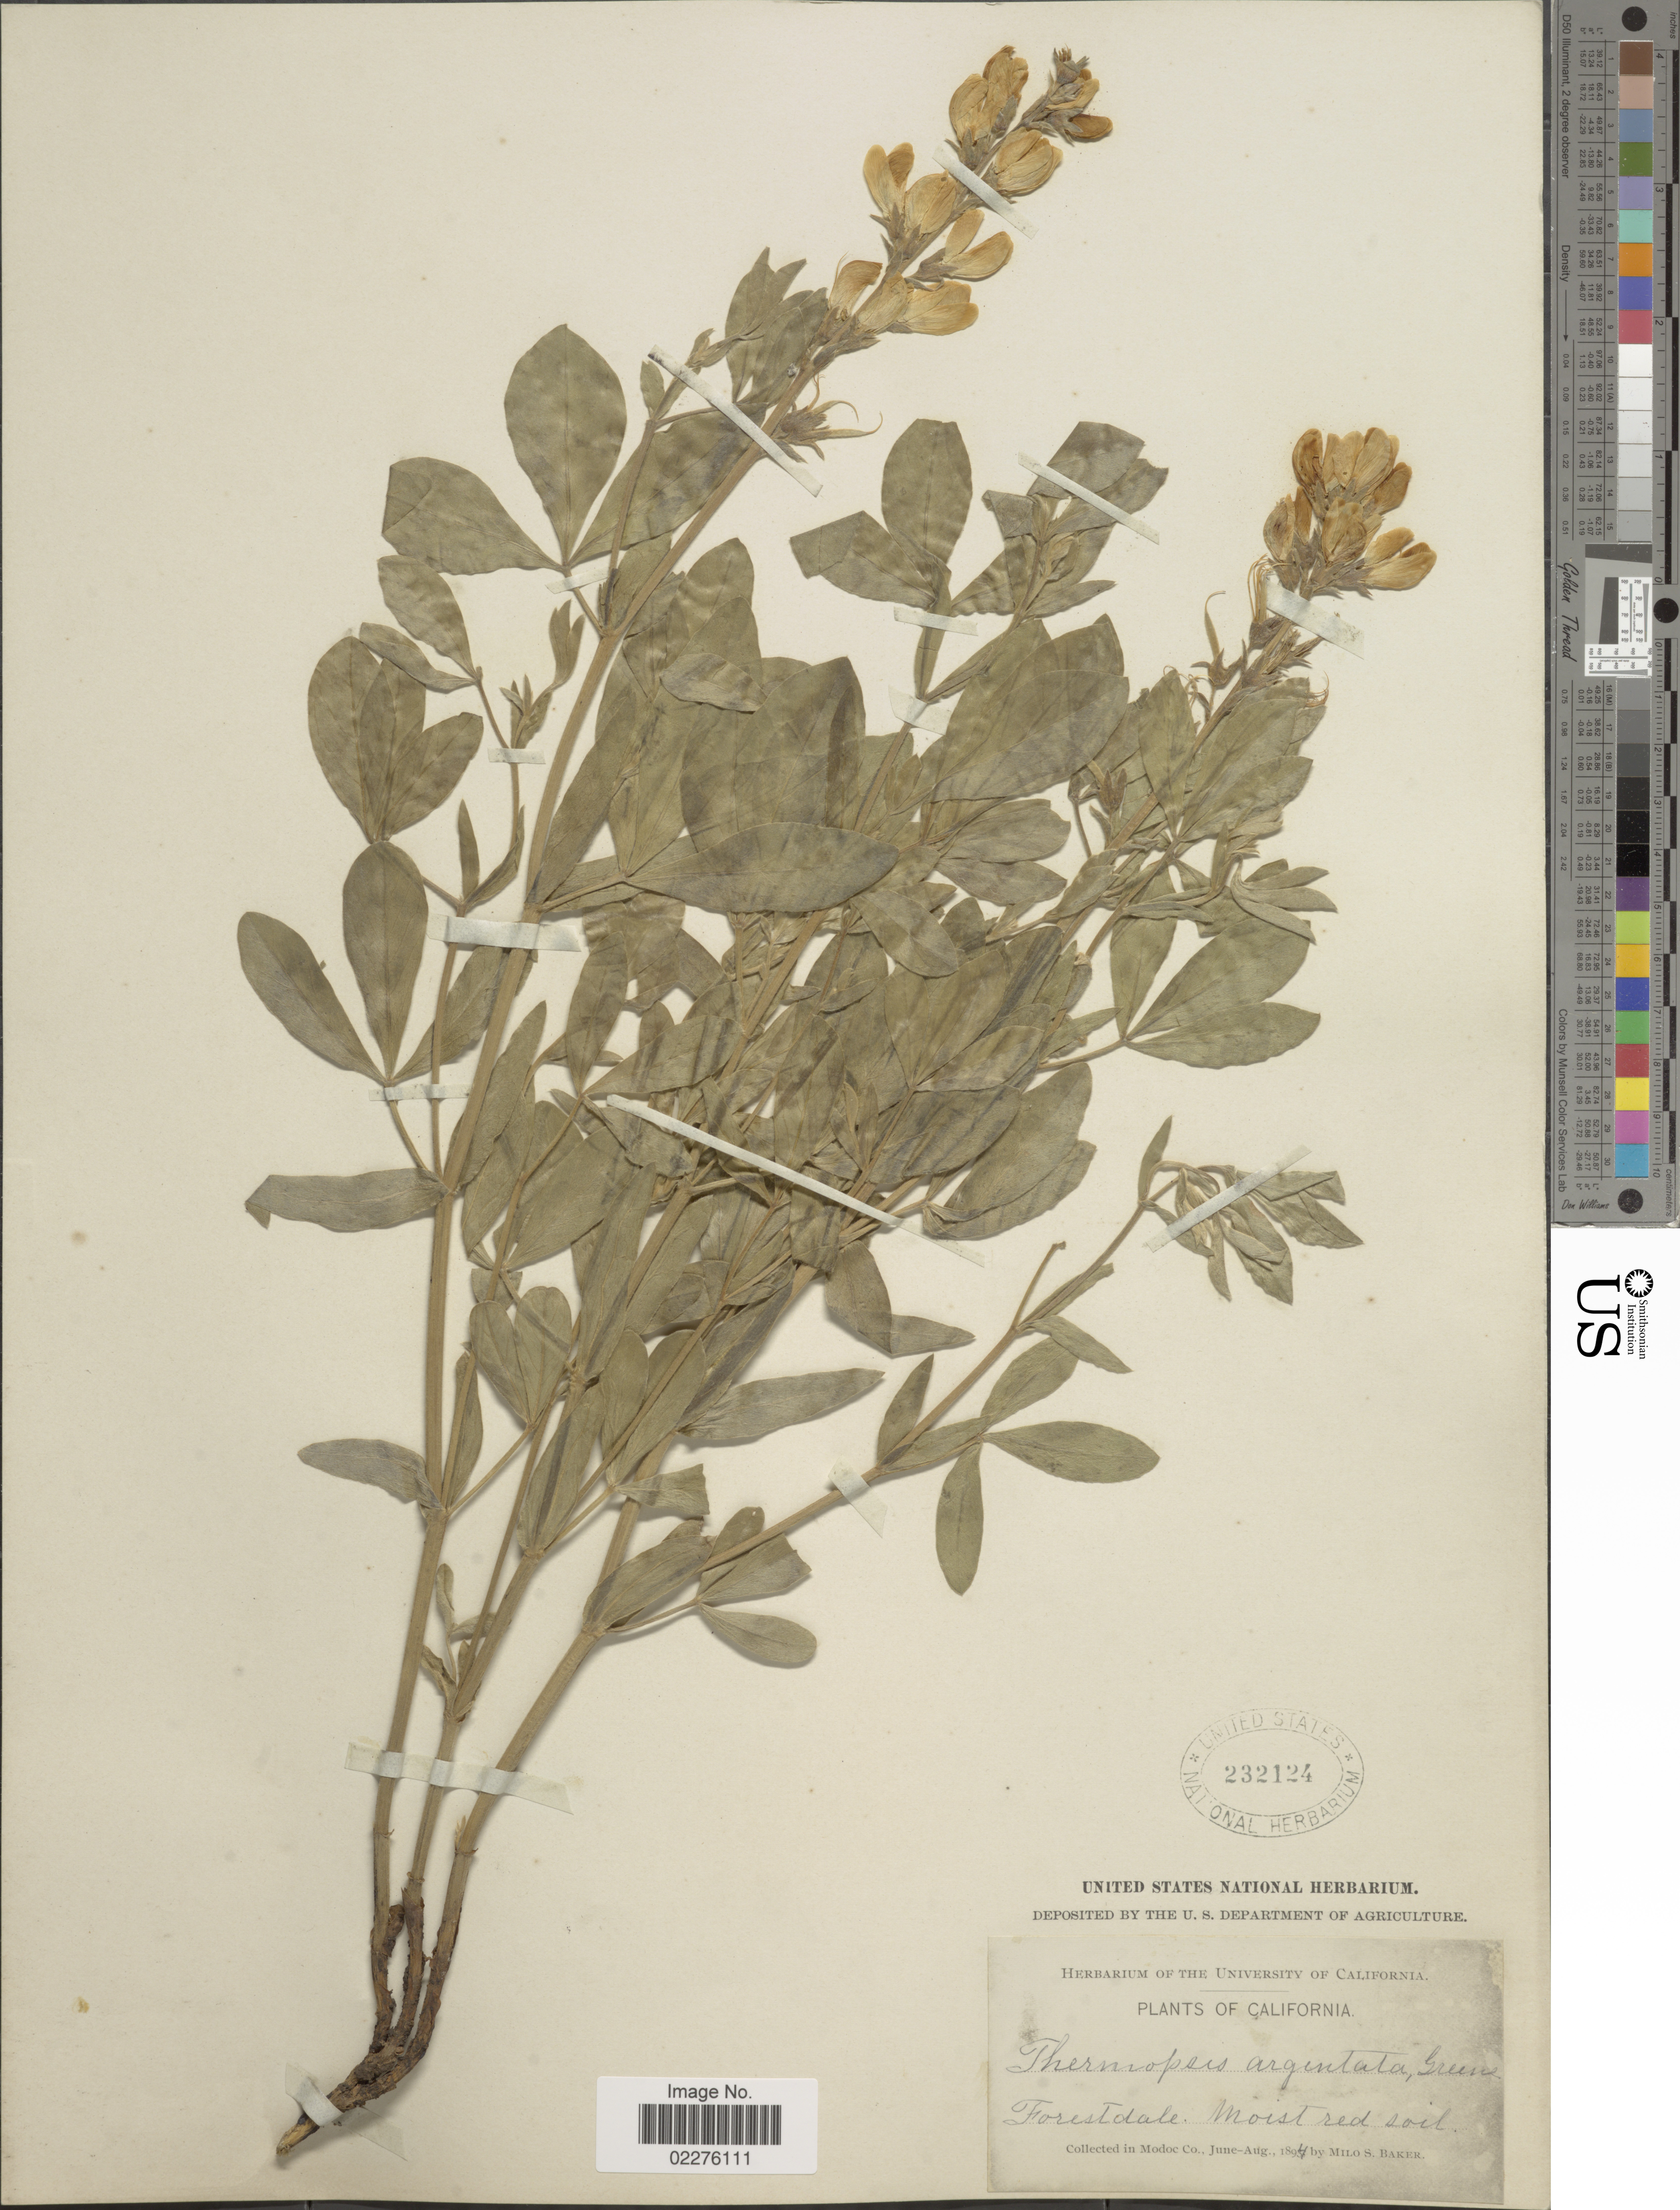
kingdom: Plantae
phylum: Tracheophyta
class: Magnoliopsida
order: Fabales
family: Fabaceae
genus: Thermopsis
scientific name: Thermopsis gracilis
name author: Howell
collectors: M. S. Baker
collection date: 1894-06/1894-08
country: United States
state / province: California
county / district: Modoc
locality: Forestdale. Moist red soil, in Modoc Co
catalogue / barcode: US 232124